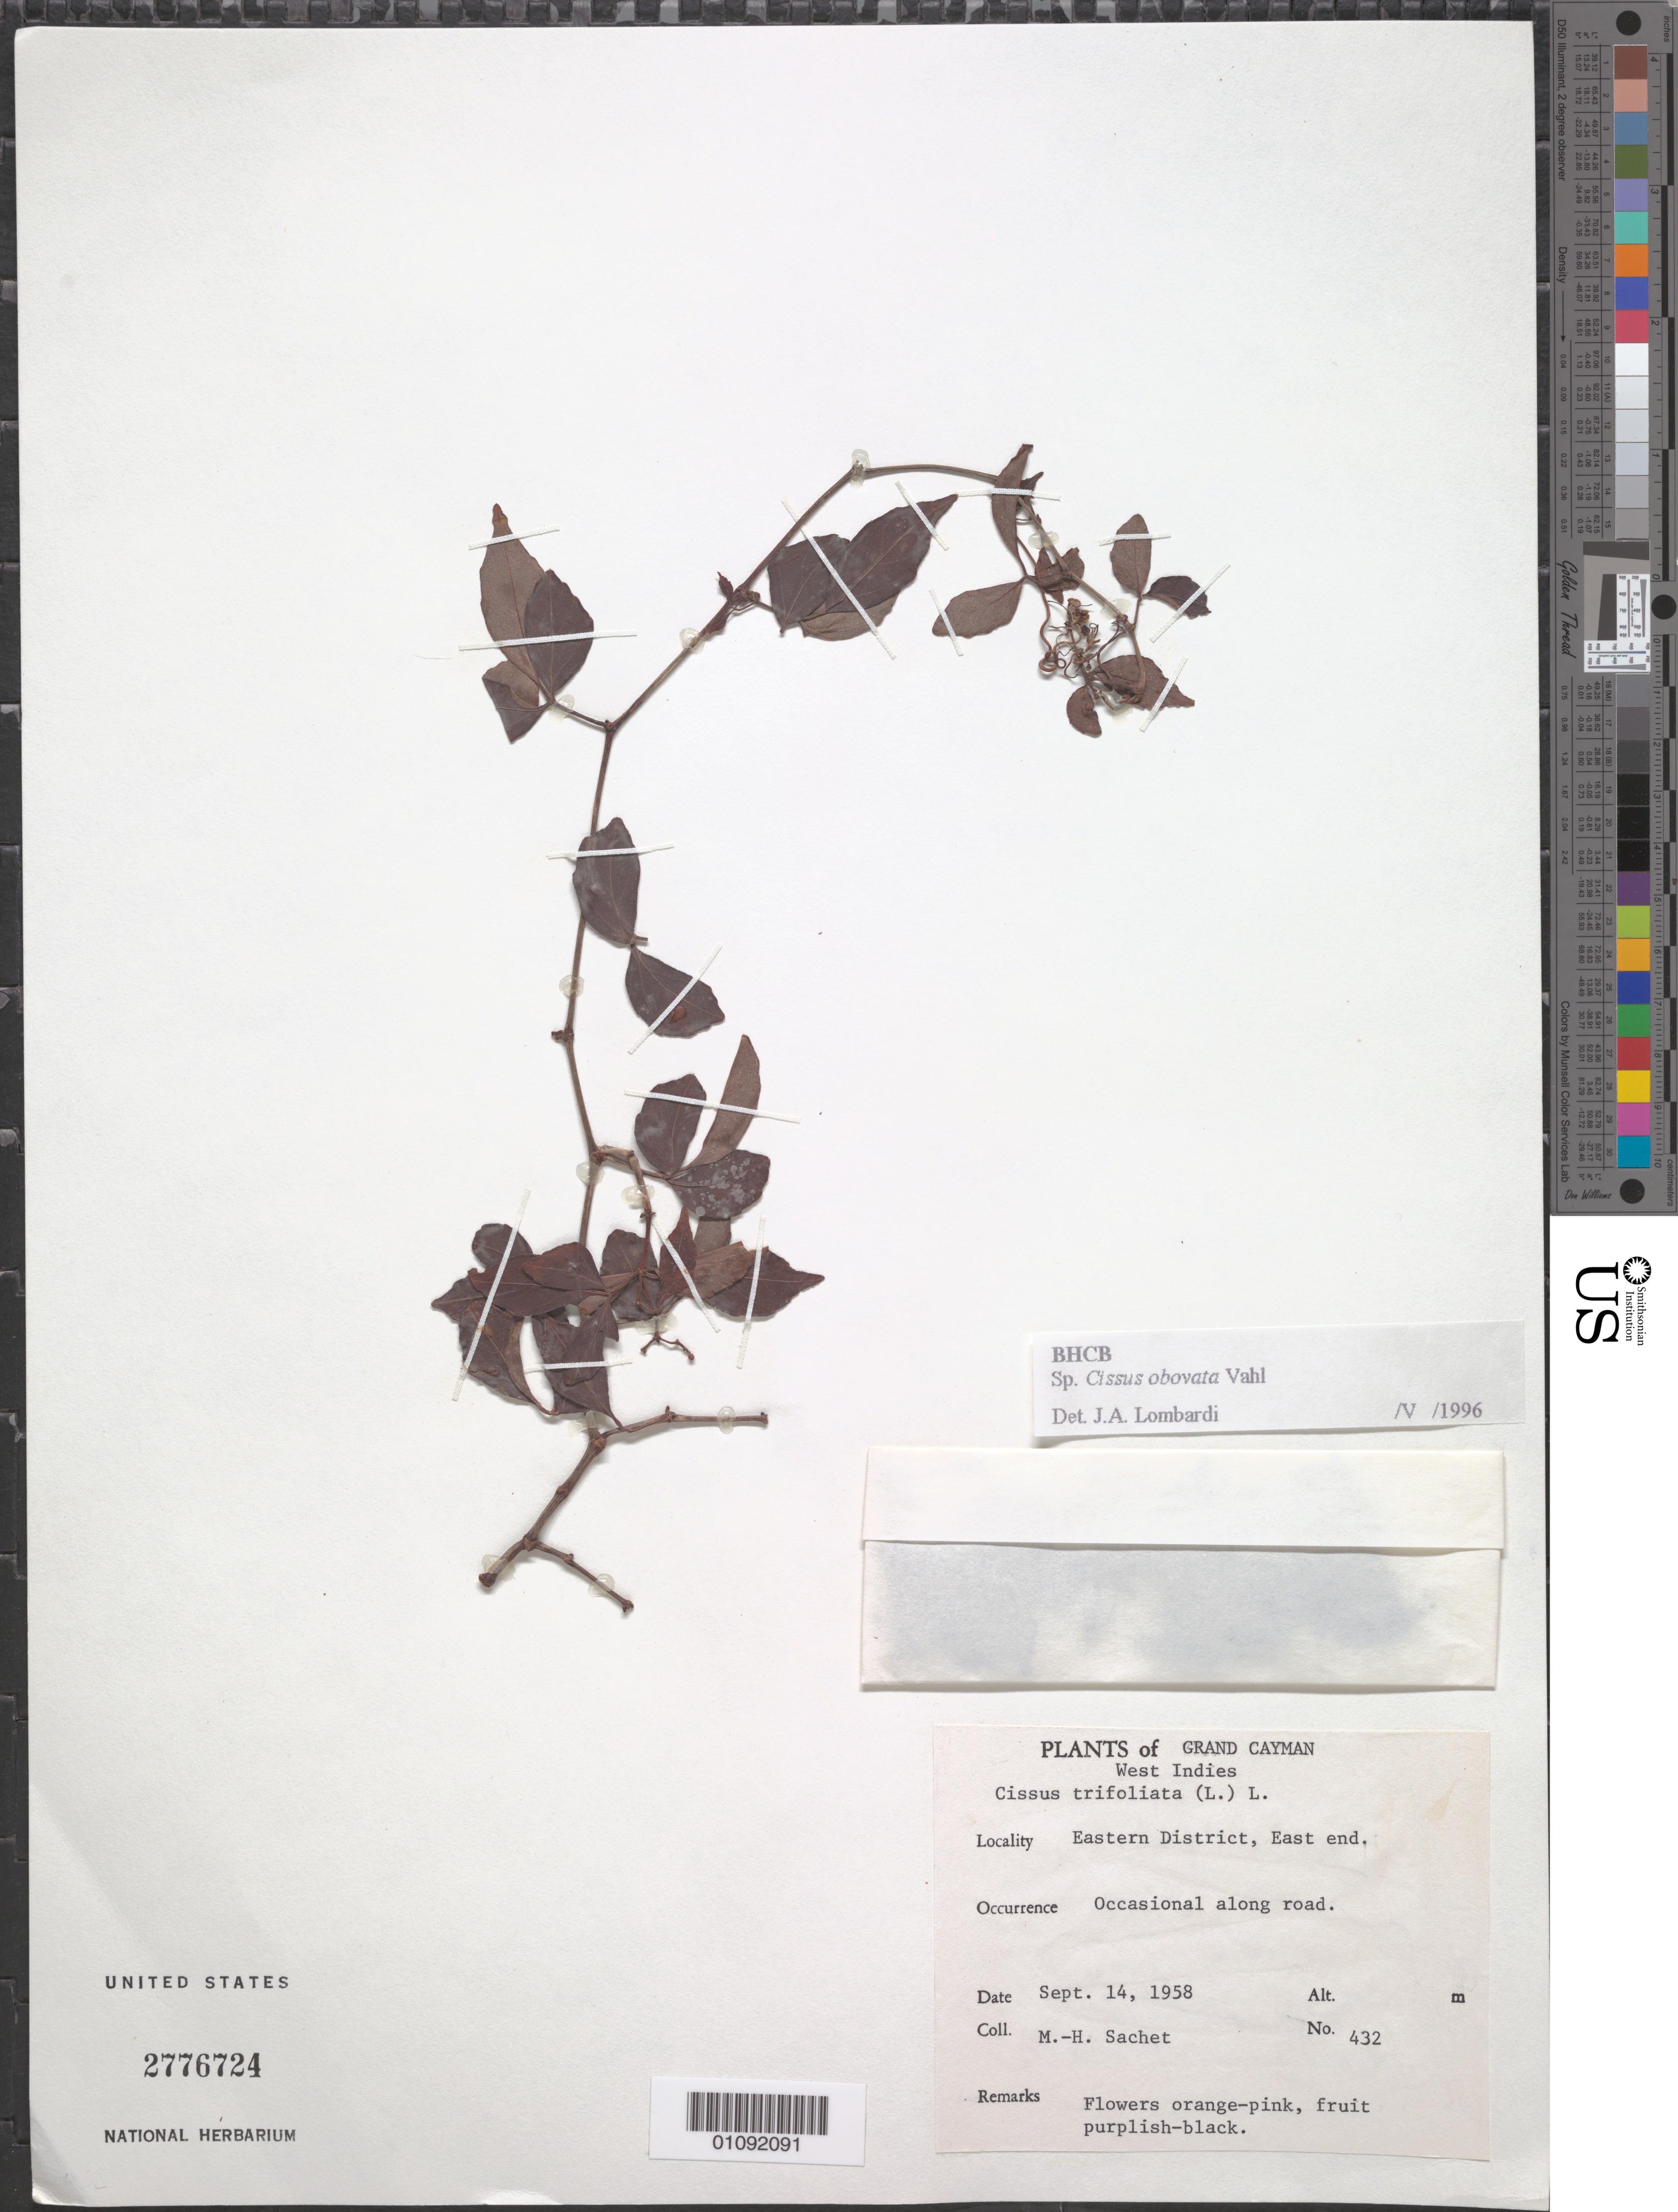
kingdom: Plantae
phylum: Tracheophyta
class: Magnoliopsida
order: Vitales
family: Vitaceae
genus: Cissus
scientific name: Cissus obovata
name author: Vahl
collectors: M.-H. Sachet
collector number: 432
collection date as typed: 14 Sep 1958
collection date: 1958-09-14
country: Cayman Islands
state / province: Eastern Dist.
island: Grand Cayman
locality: Eastern District, East End.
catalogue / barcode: US 2776724